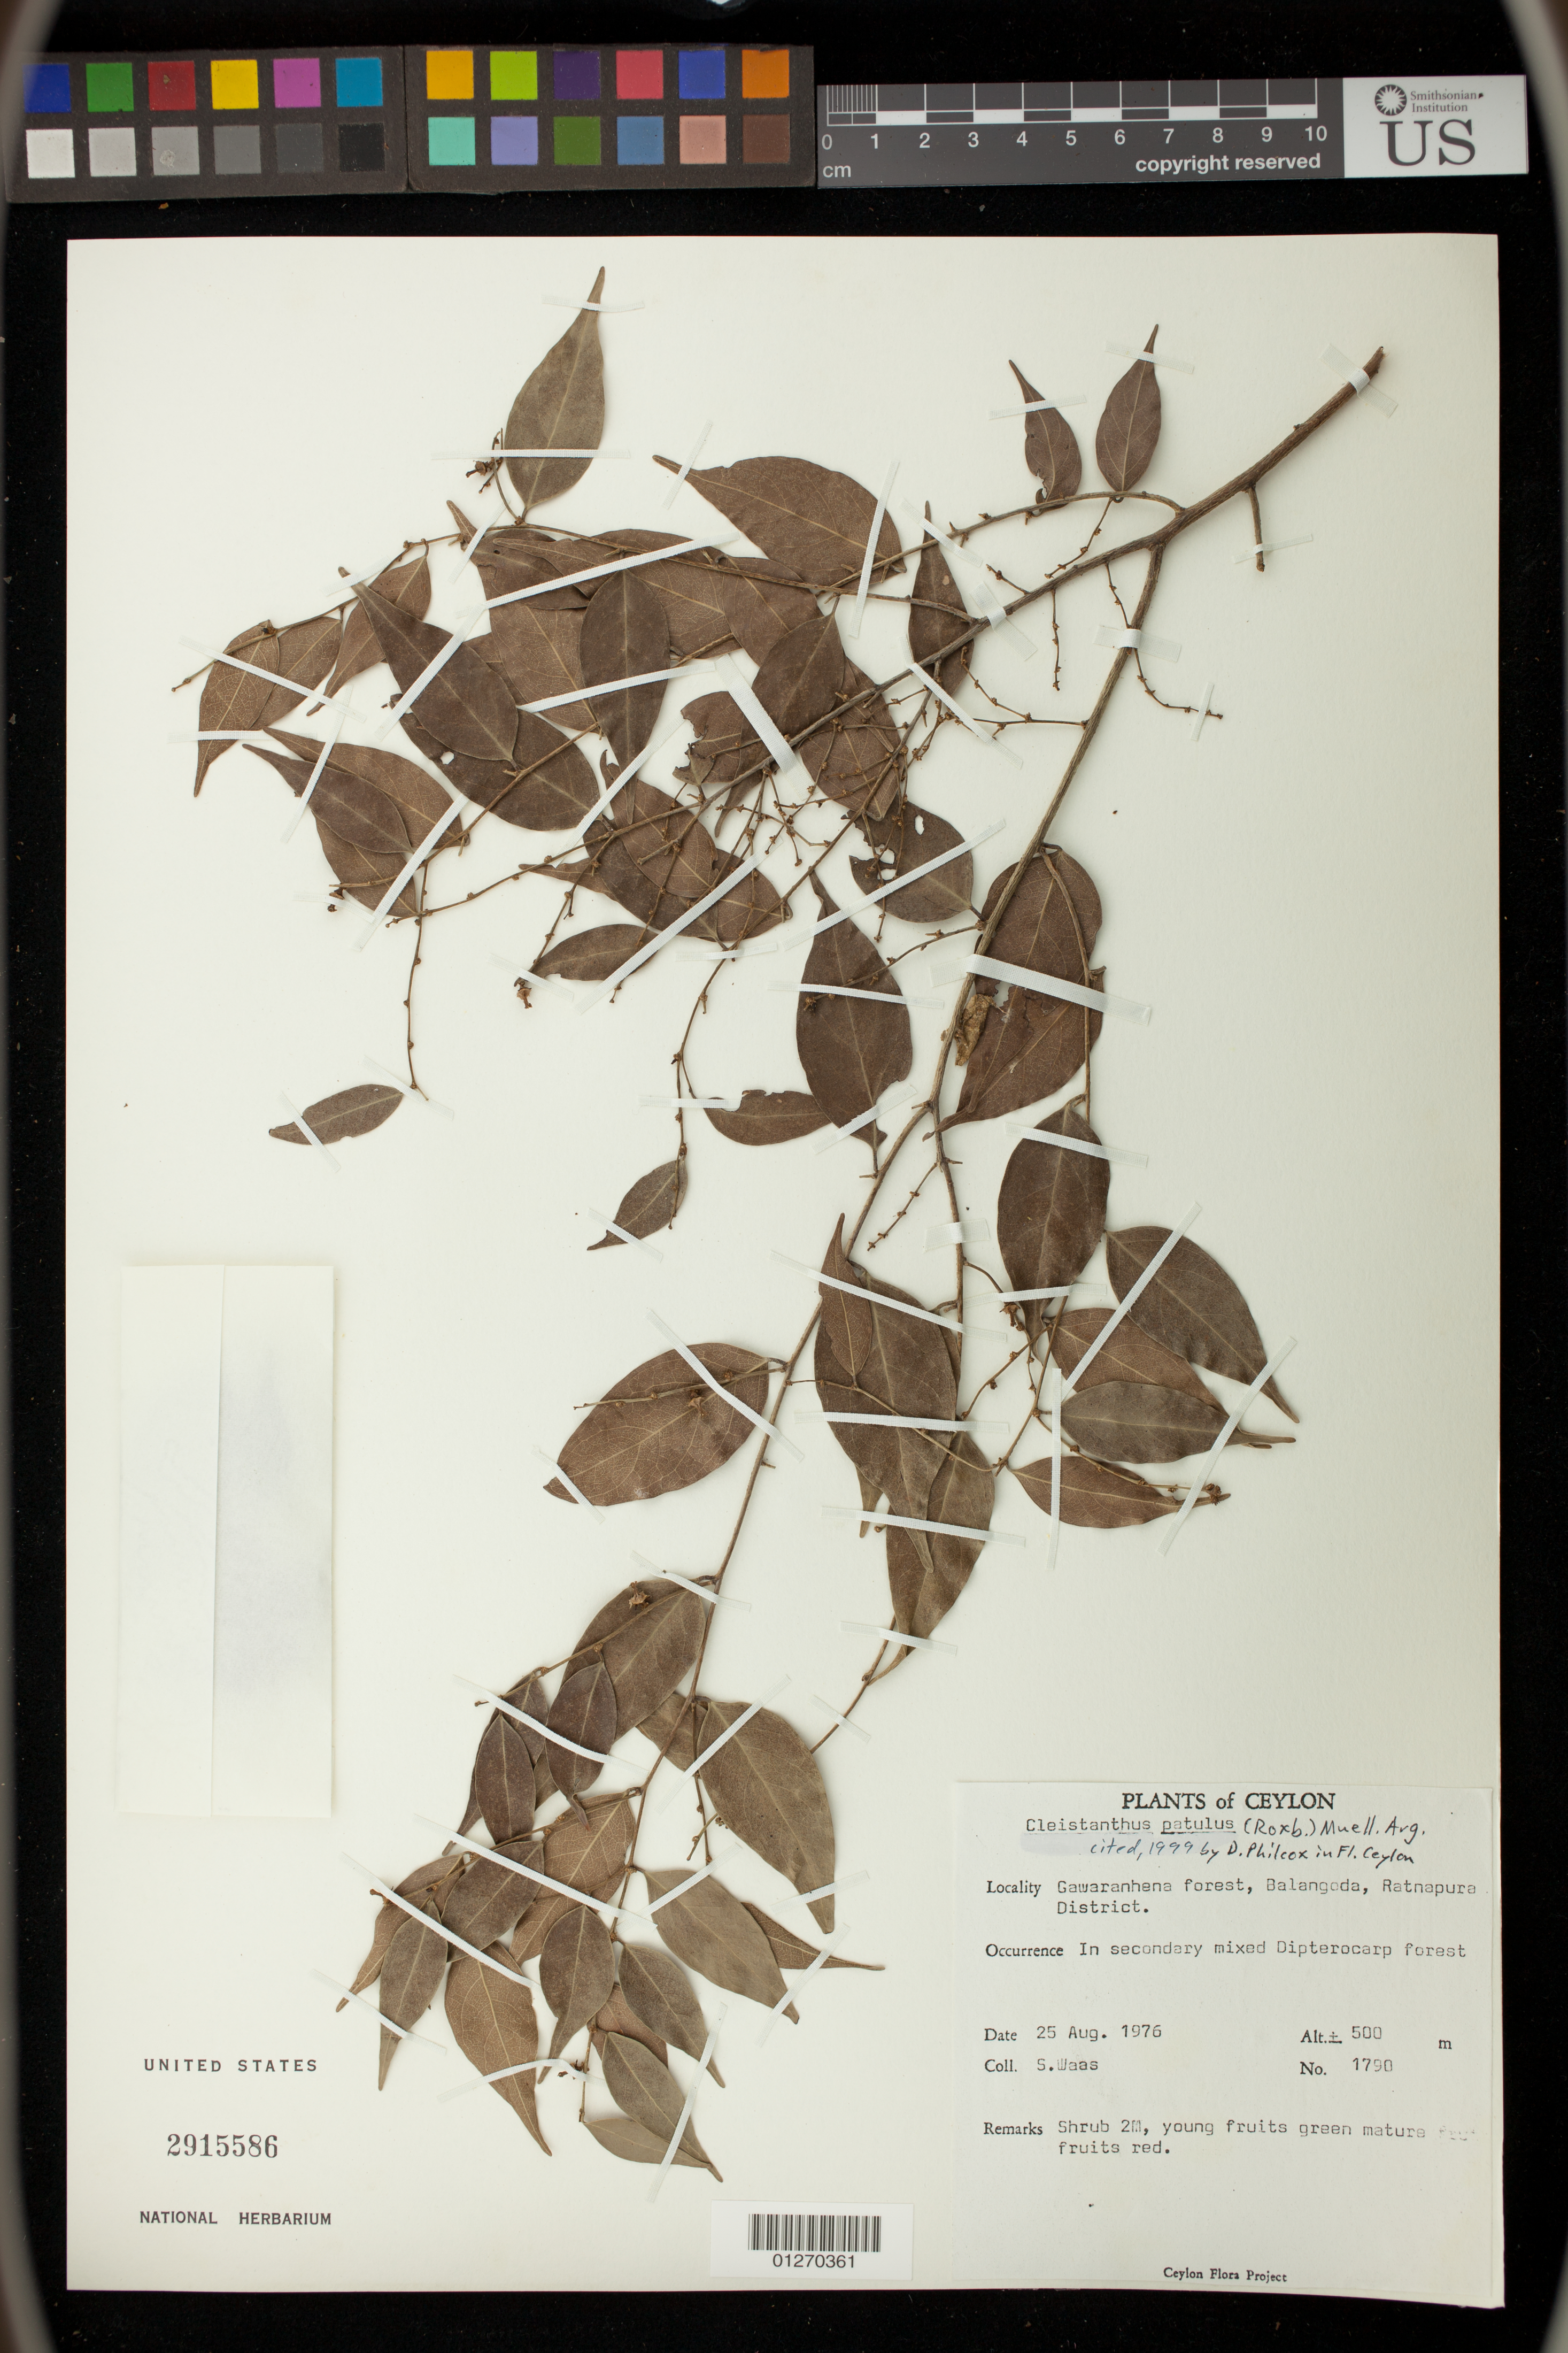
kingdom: Plantae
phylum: Tracheophyta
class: Magnoliopsida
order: Malpighiales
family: Phyllanthaceae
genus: Cleistanthus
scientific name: Cleistanthus patulus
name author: (Roxb.) Müll. Arg.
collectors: S. Waas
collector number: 1790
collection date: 1976-08-25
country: Sri Lanka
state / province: Sabaragamuwa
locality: Gawaranhena forest, Balangoda, Ratnapura District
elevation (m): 500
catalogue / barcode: US 2915586